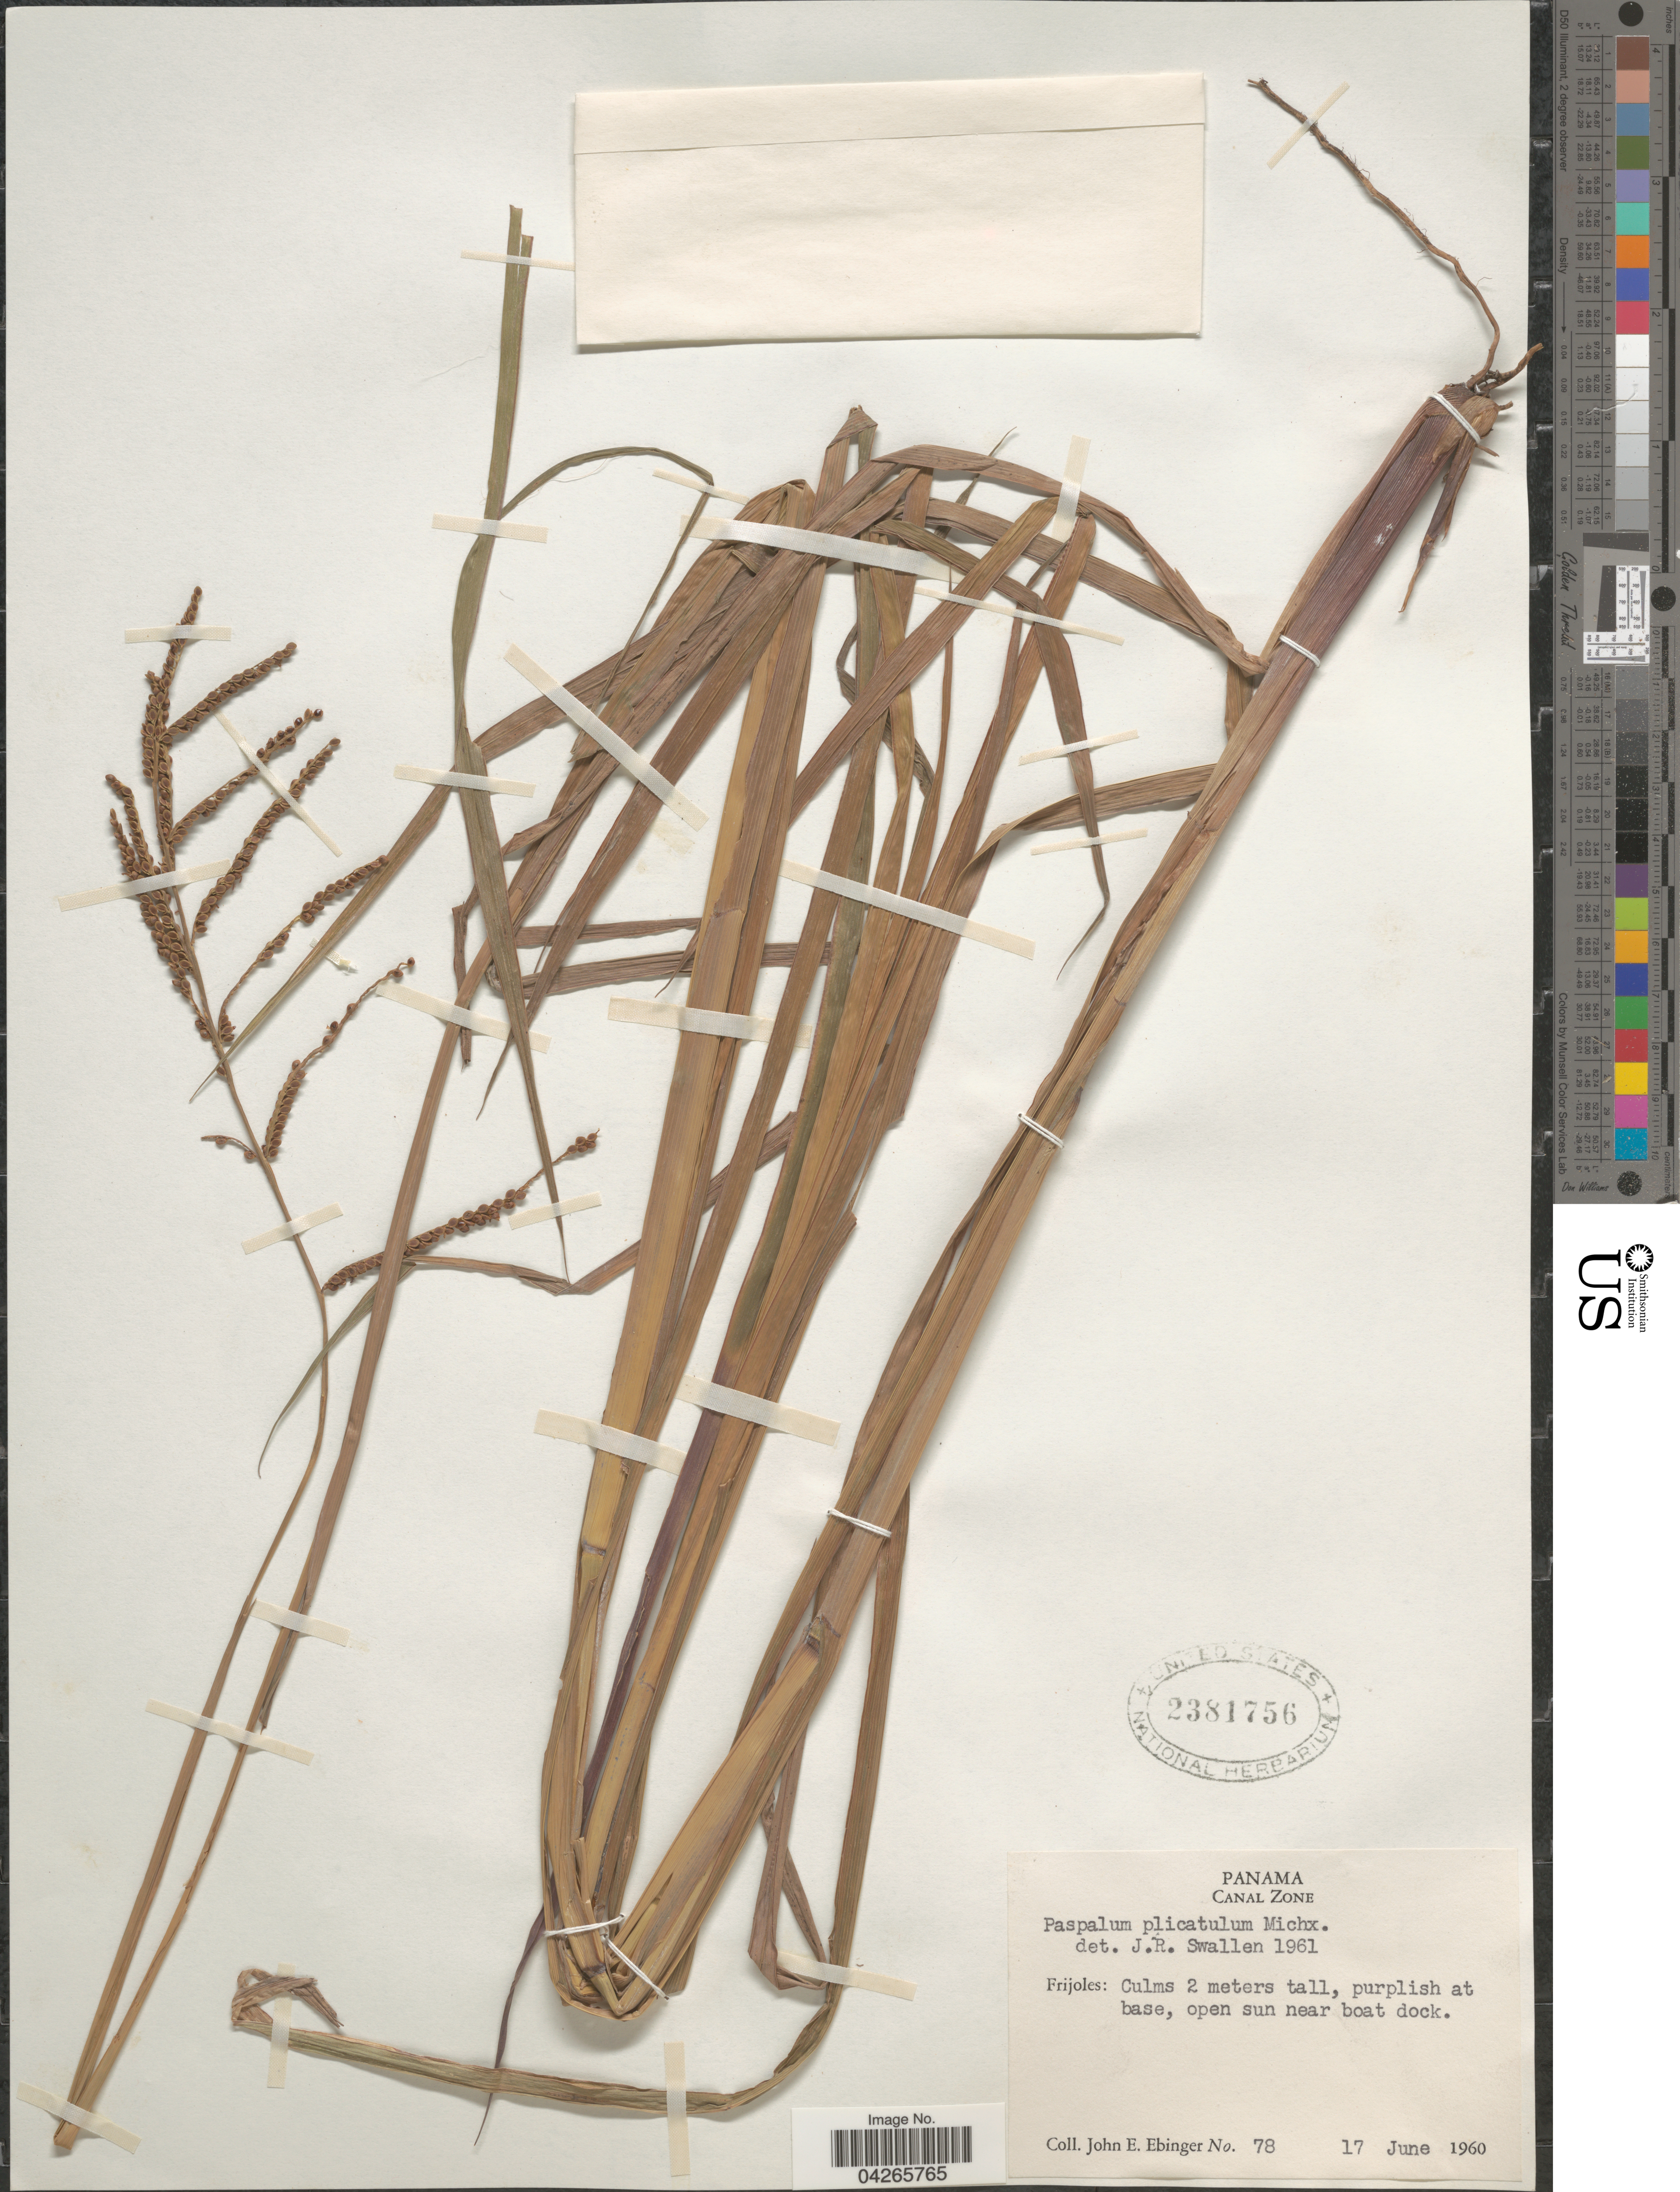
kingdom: Plantae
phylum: Tracheophyta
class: Liliopsida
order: Poales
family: Poaceae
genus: Paspalum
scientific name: Paspalum plicatulum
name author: Michx.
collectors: J. Ebinger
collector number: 78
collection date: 1960-06-17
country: Panama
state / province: Colón / Panamá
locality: Canal Zone. Frijoles: Open sun near boat dock.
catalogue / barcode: US 2381756